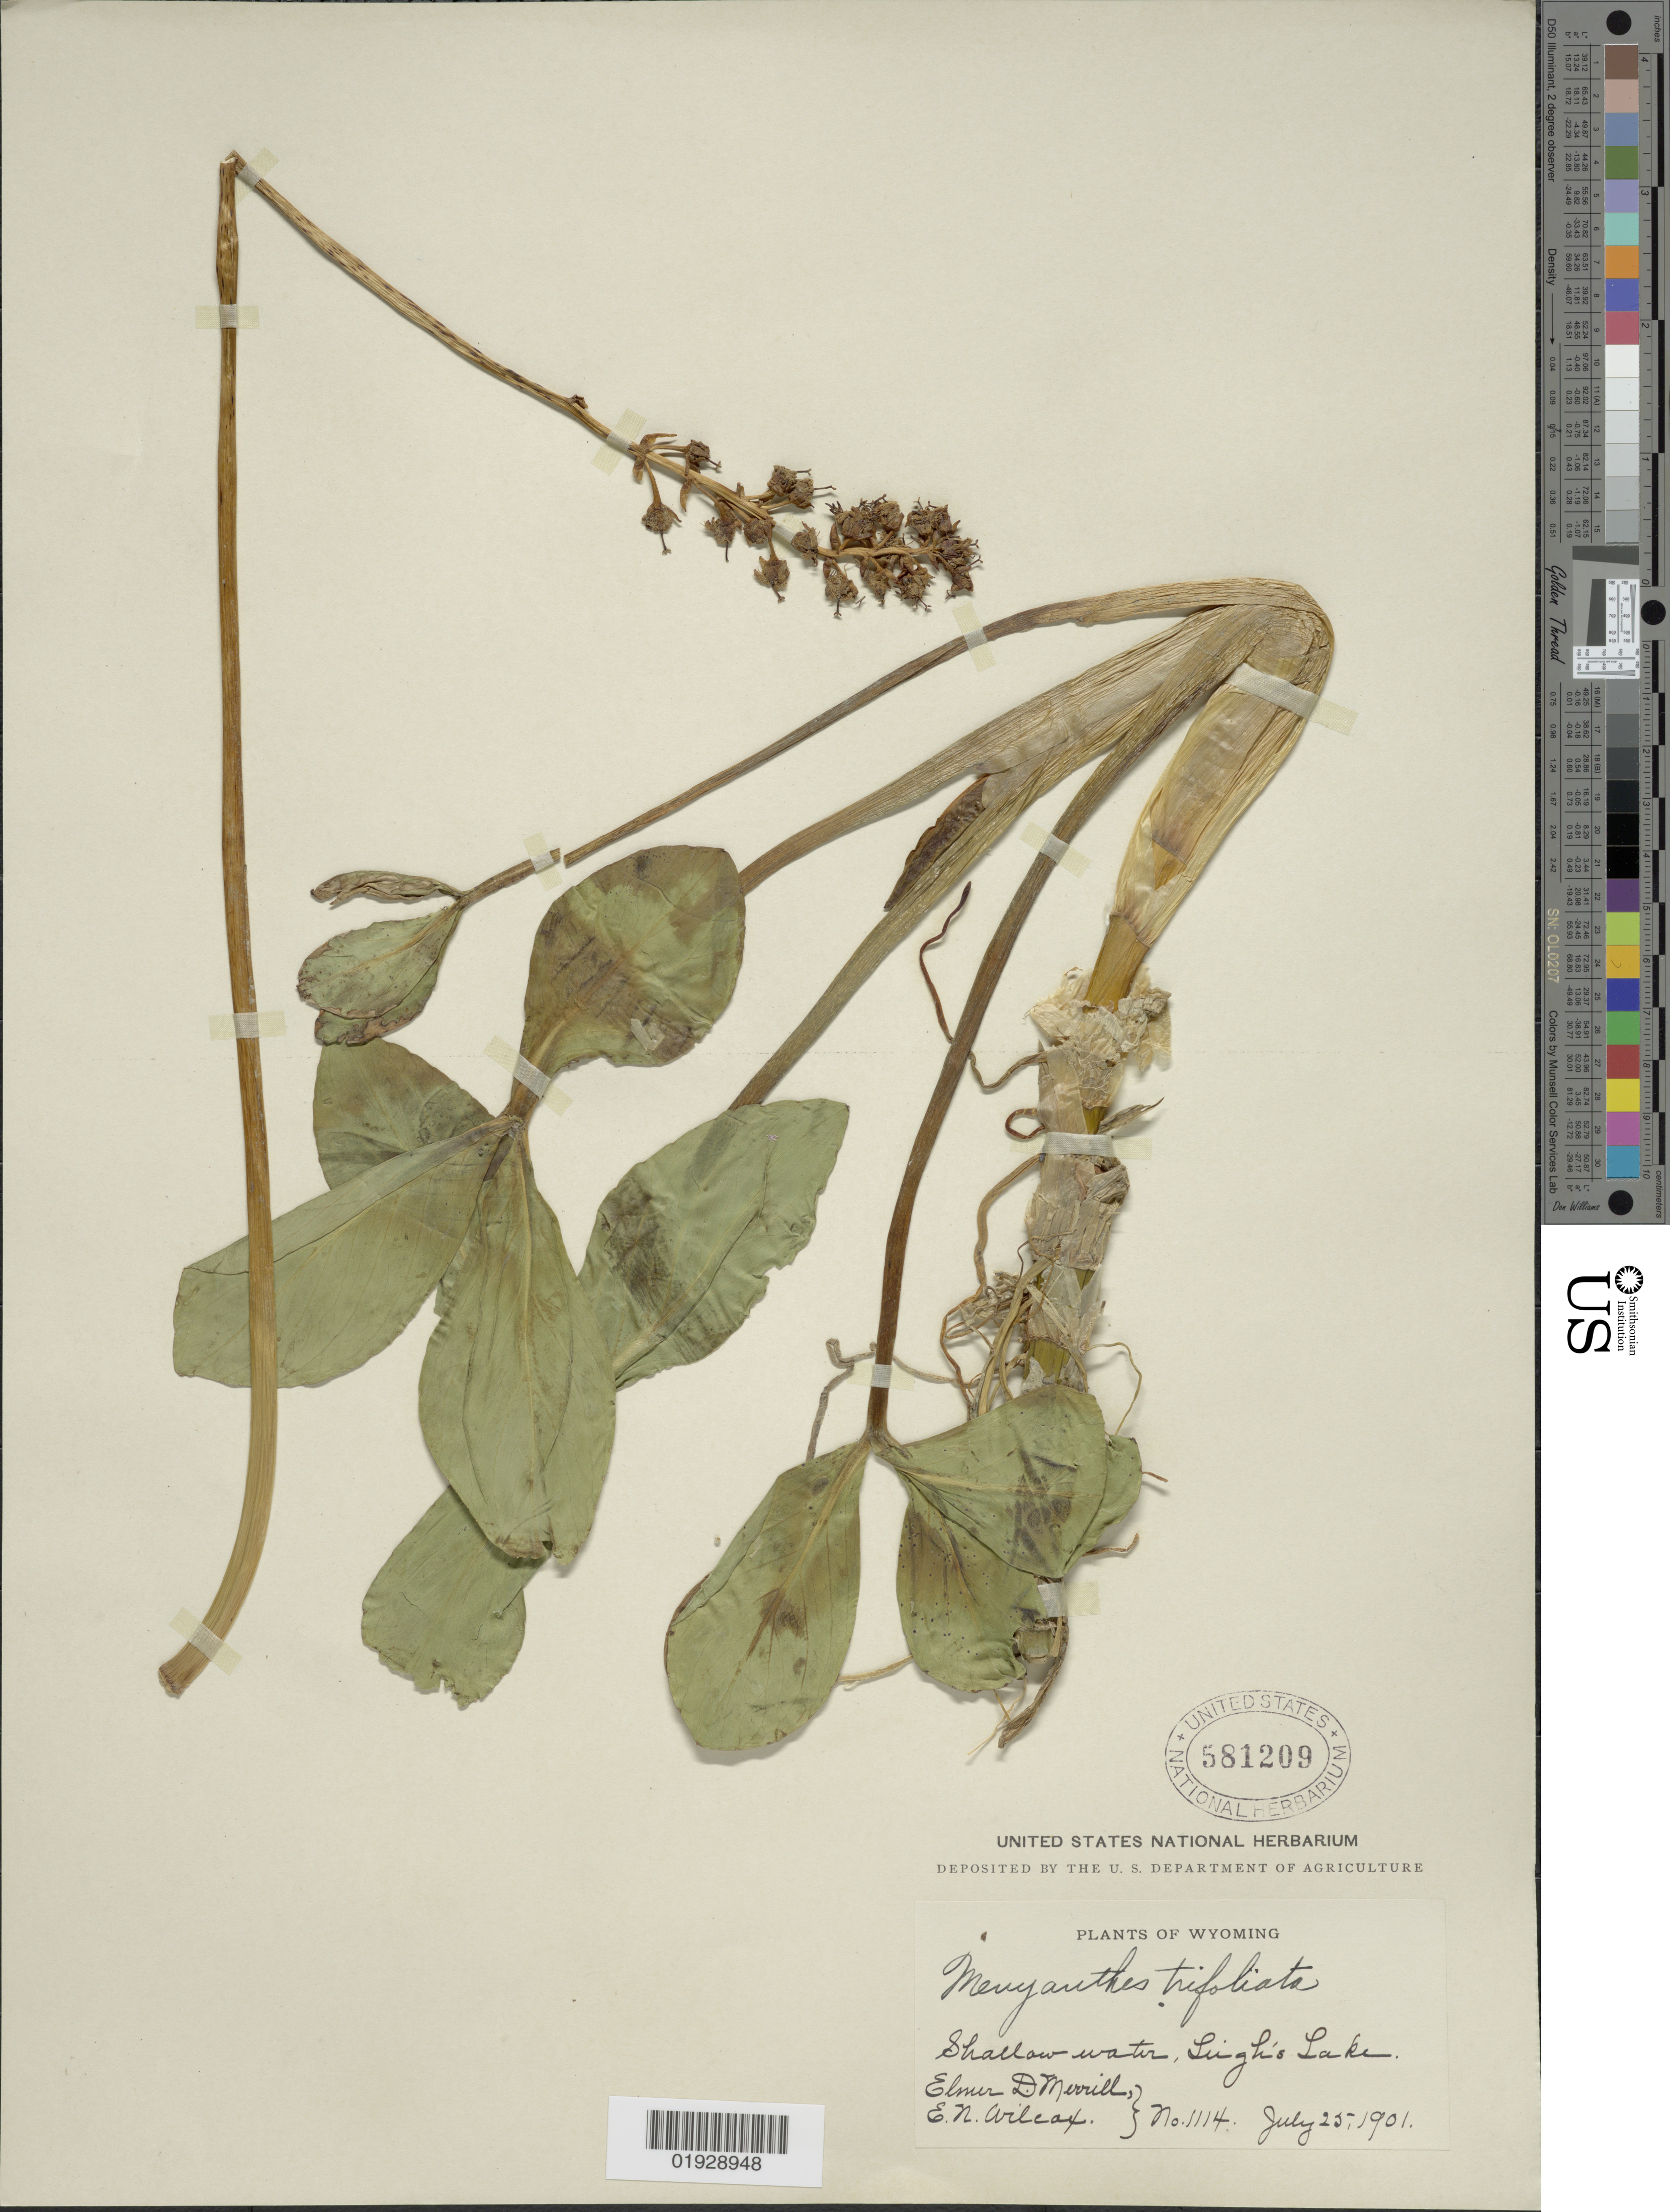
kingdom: Plantae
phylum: Tracheophyta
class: Magnoliopsida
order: Asterales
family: Menyanthaceae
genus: Menyanthes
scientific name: Menyanthes trifoliata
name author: L.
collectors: E. D. Merrill & E. Wilcox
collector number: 1114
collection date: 1901-07-25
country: United States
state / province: Wyoming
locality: Shallow water, Leigh's Lake.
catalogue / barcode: US 581209